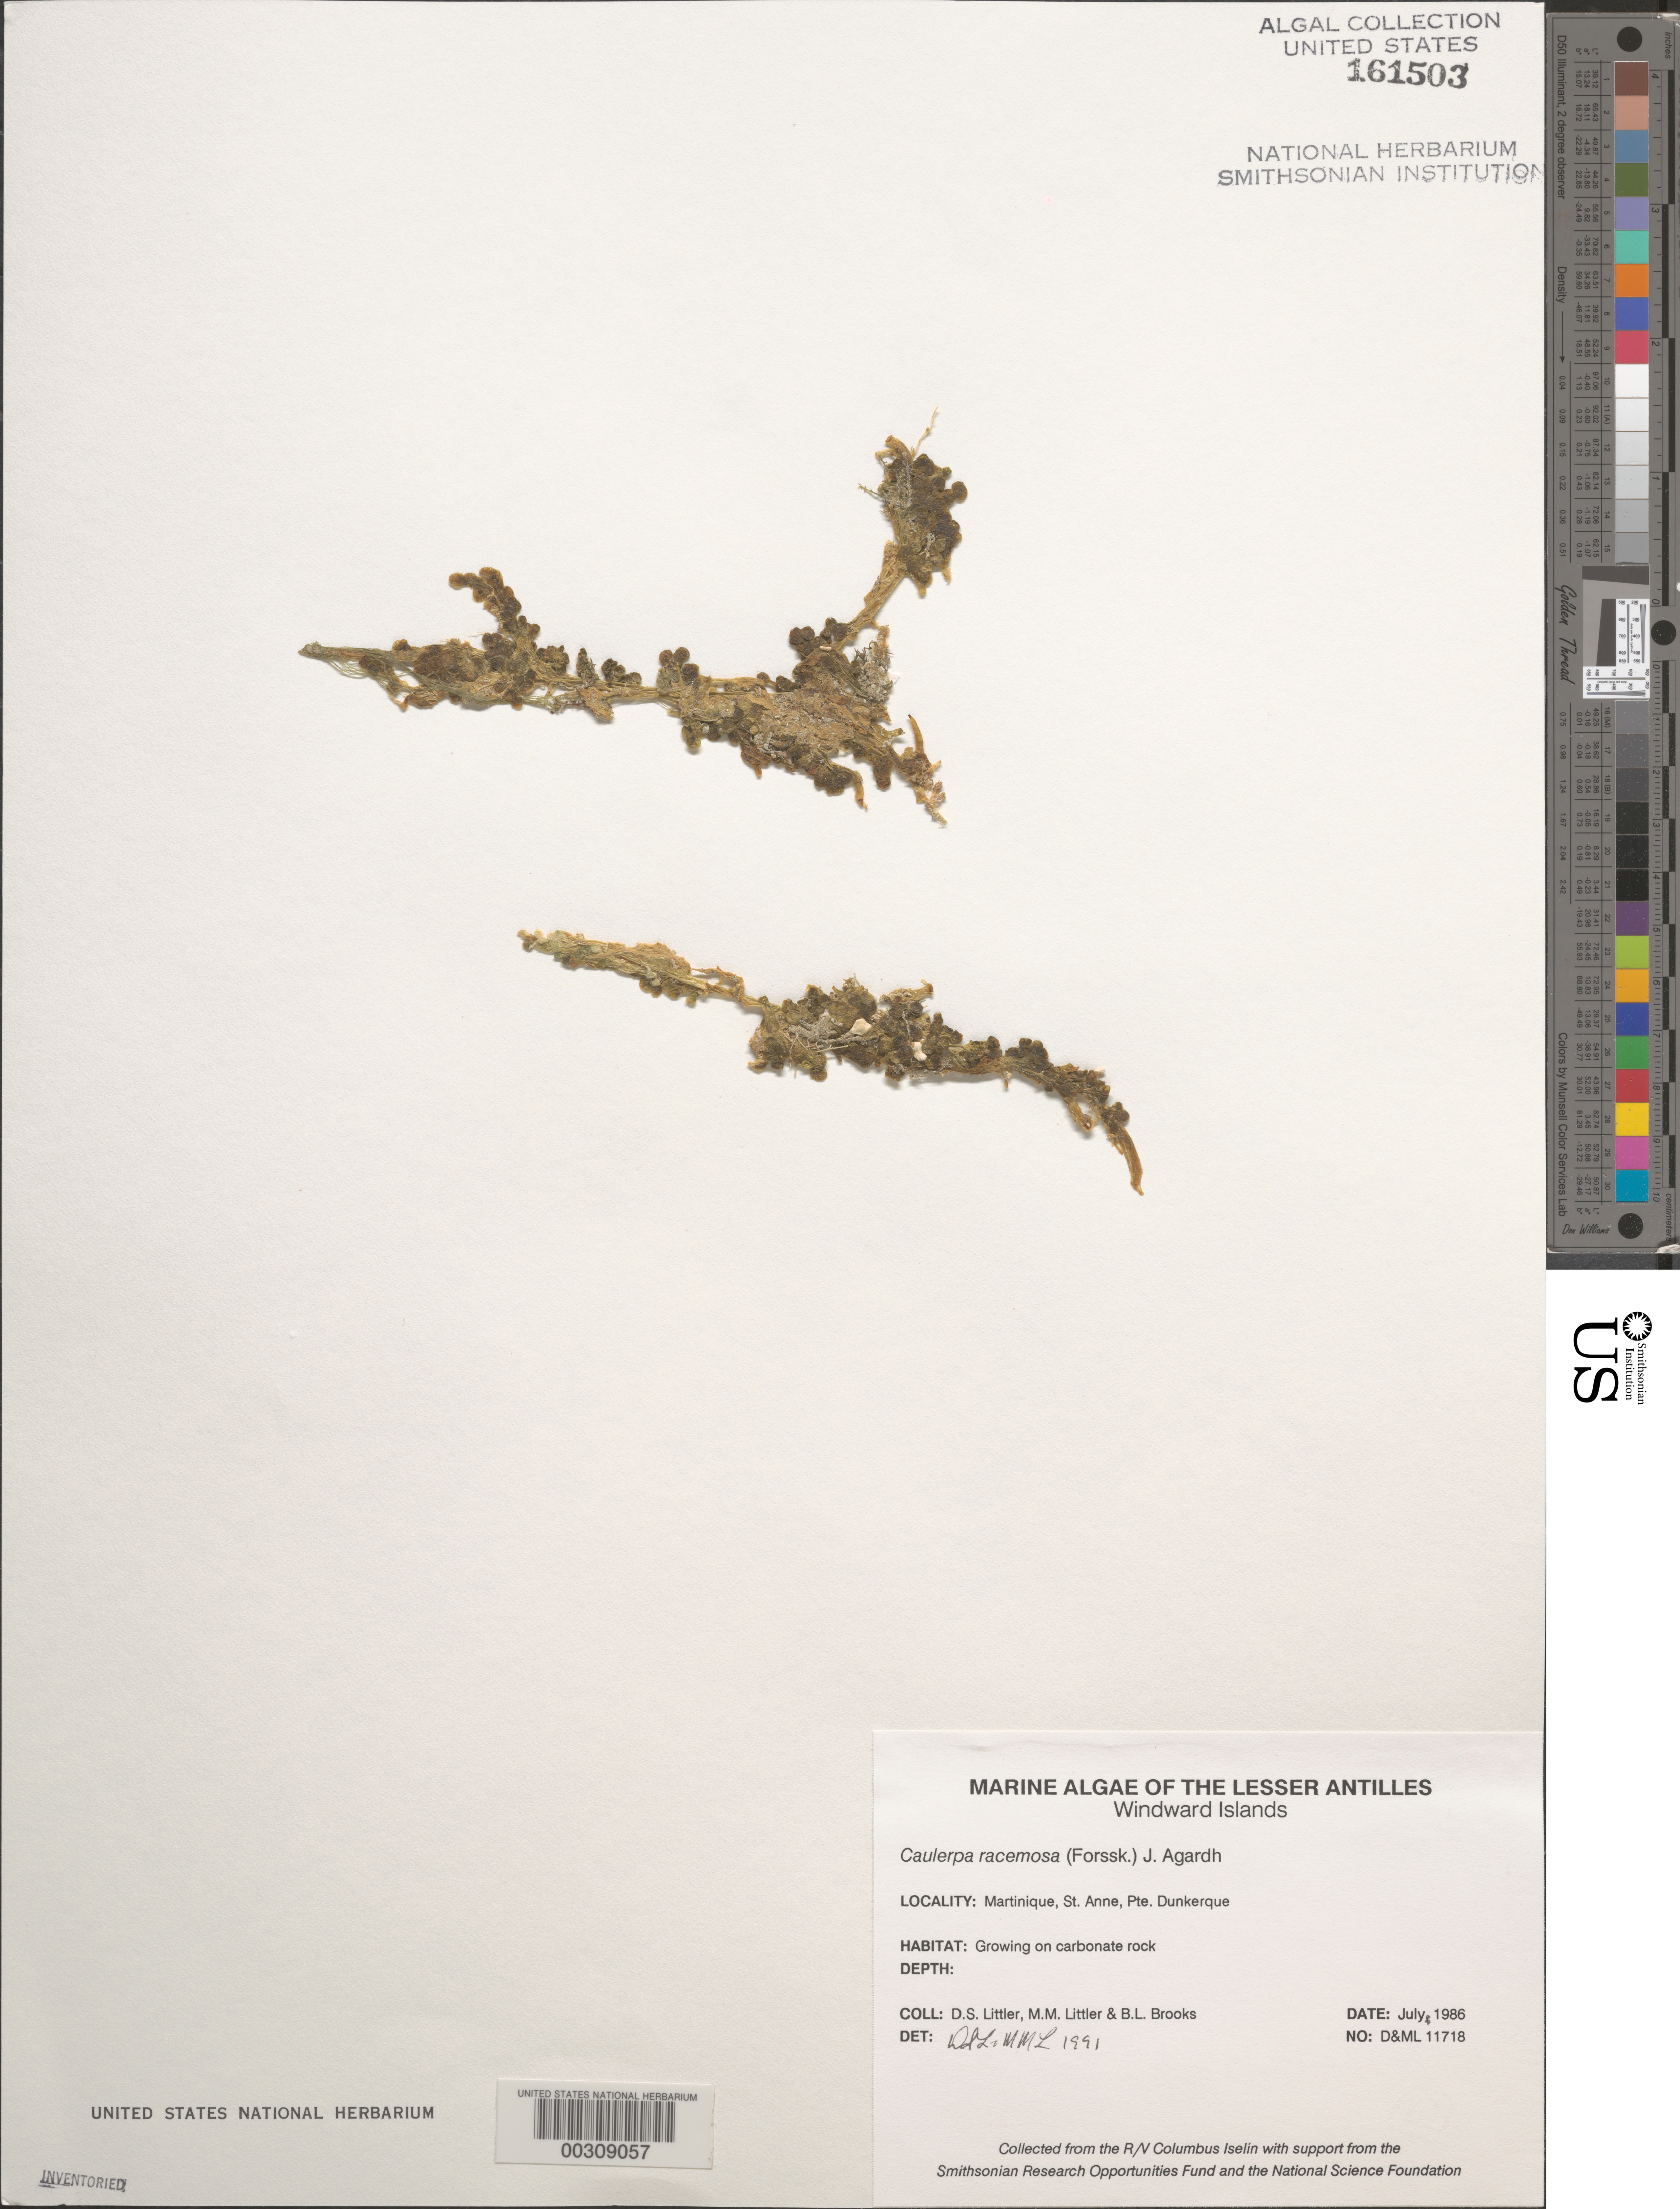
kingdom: Plantae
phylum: Chlorophyta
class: Ulvophyceae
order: Bryopsidales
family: Caulerpaceae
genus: Caulerpa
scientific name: Caulerpa racemosa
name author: (Forssk.) J. Agardh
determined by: Littler, D. S.; Littler, M. M.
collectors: D. S. Littler, M. M. Littler & B. Brooks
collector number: D&ML 11718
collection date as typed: Jul 1986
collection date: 1986-07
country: Martinique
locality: St. Anne, Pointe Dunkerque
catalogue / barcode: US 161503